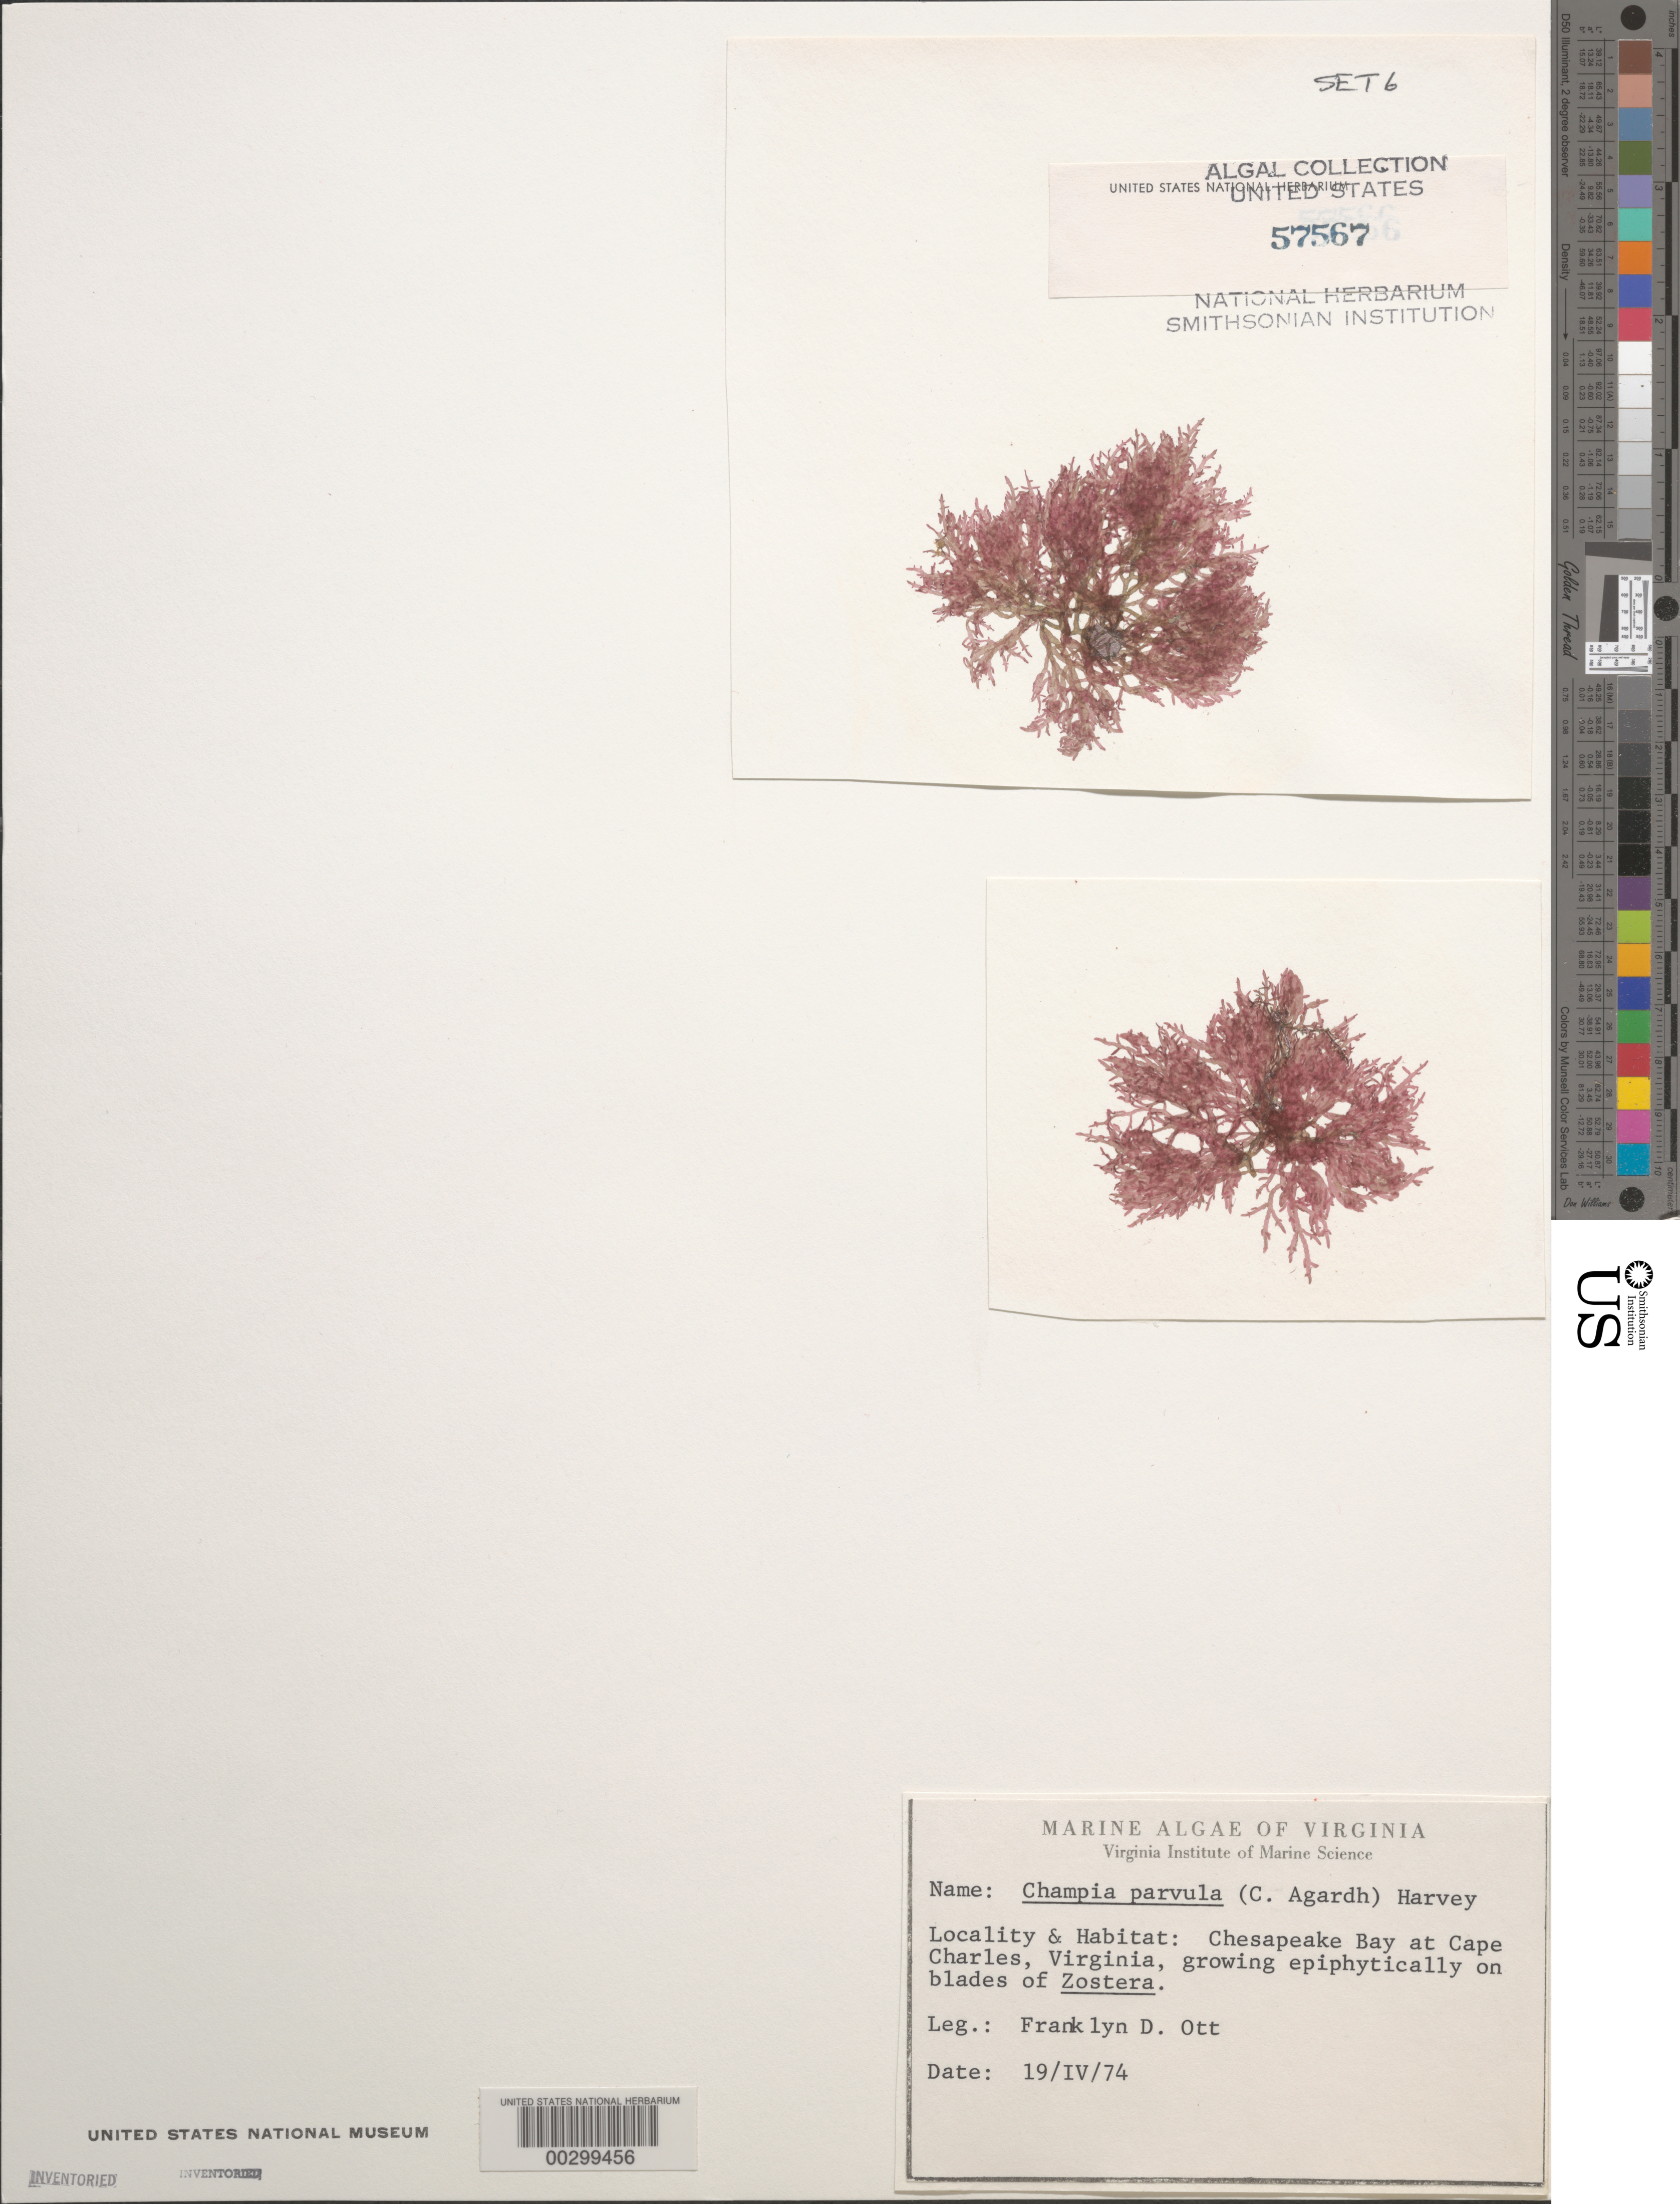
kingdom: Plantae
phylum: Rhodophyta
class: Florideophyceae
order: Rhodymeniales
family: Champiaceae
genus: Champia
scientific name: Champia parvula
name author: (C. Agardh) Harv.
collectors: F. Ott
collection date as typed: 19 Apr 1974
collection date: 1974-04-19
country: United States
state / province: Virginia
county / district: Northampton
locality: Chesapeake Bay at Cape Charles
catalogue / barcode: US 57567